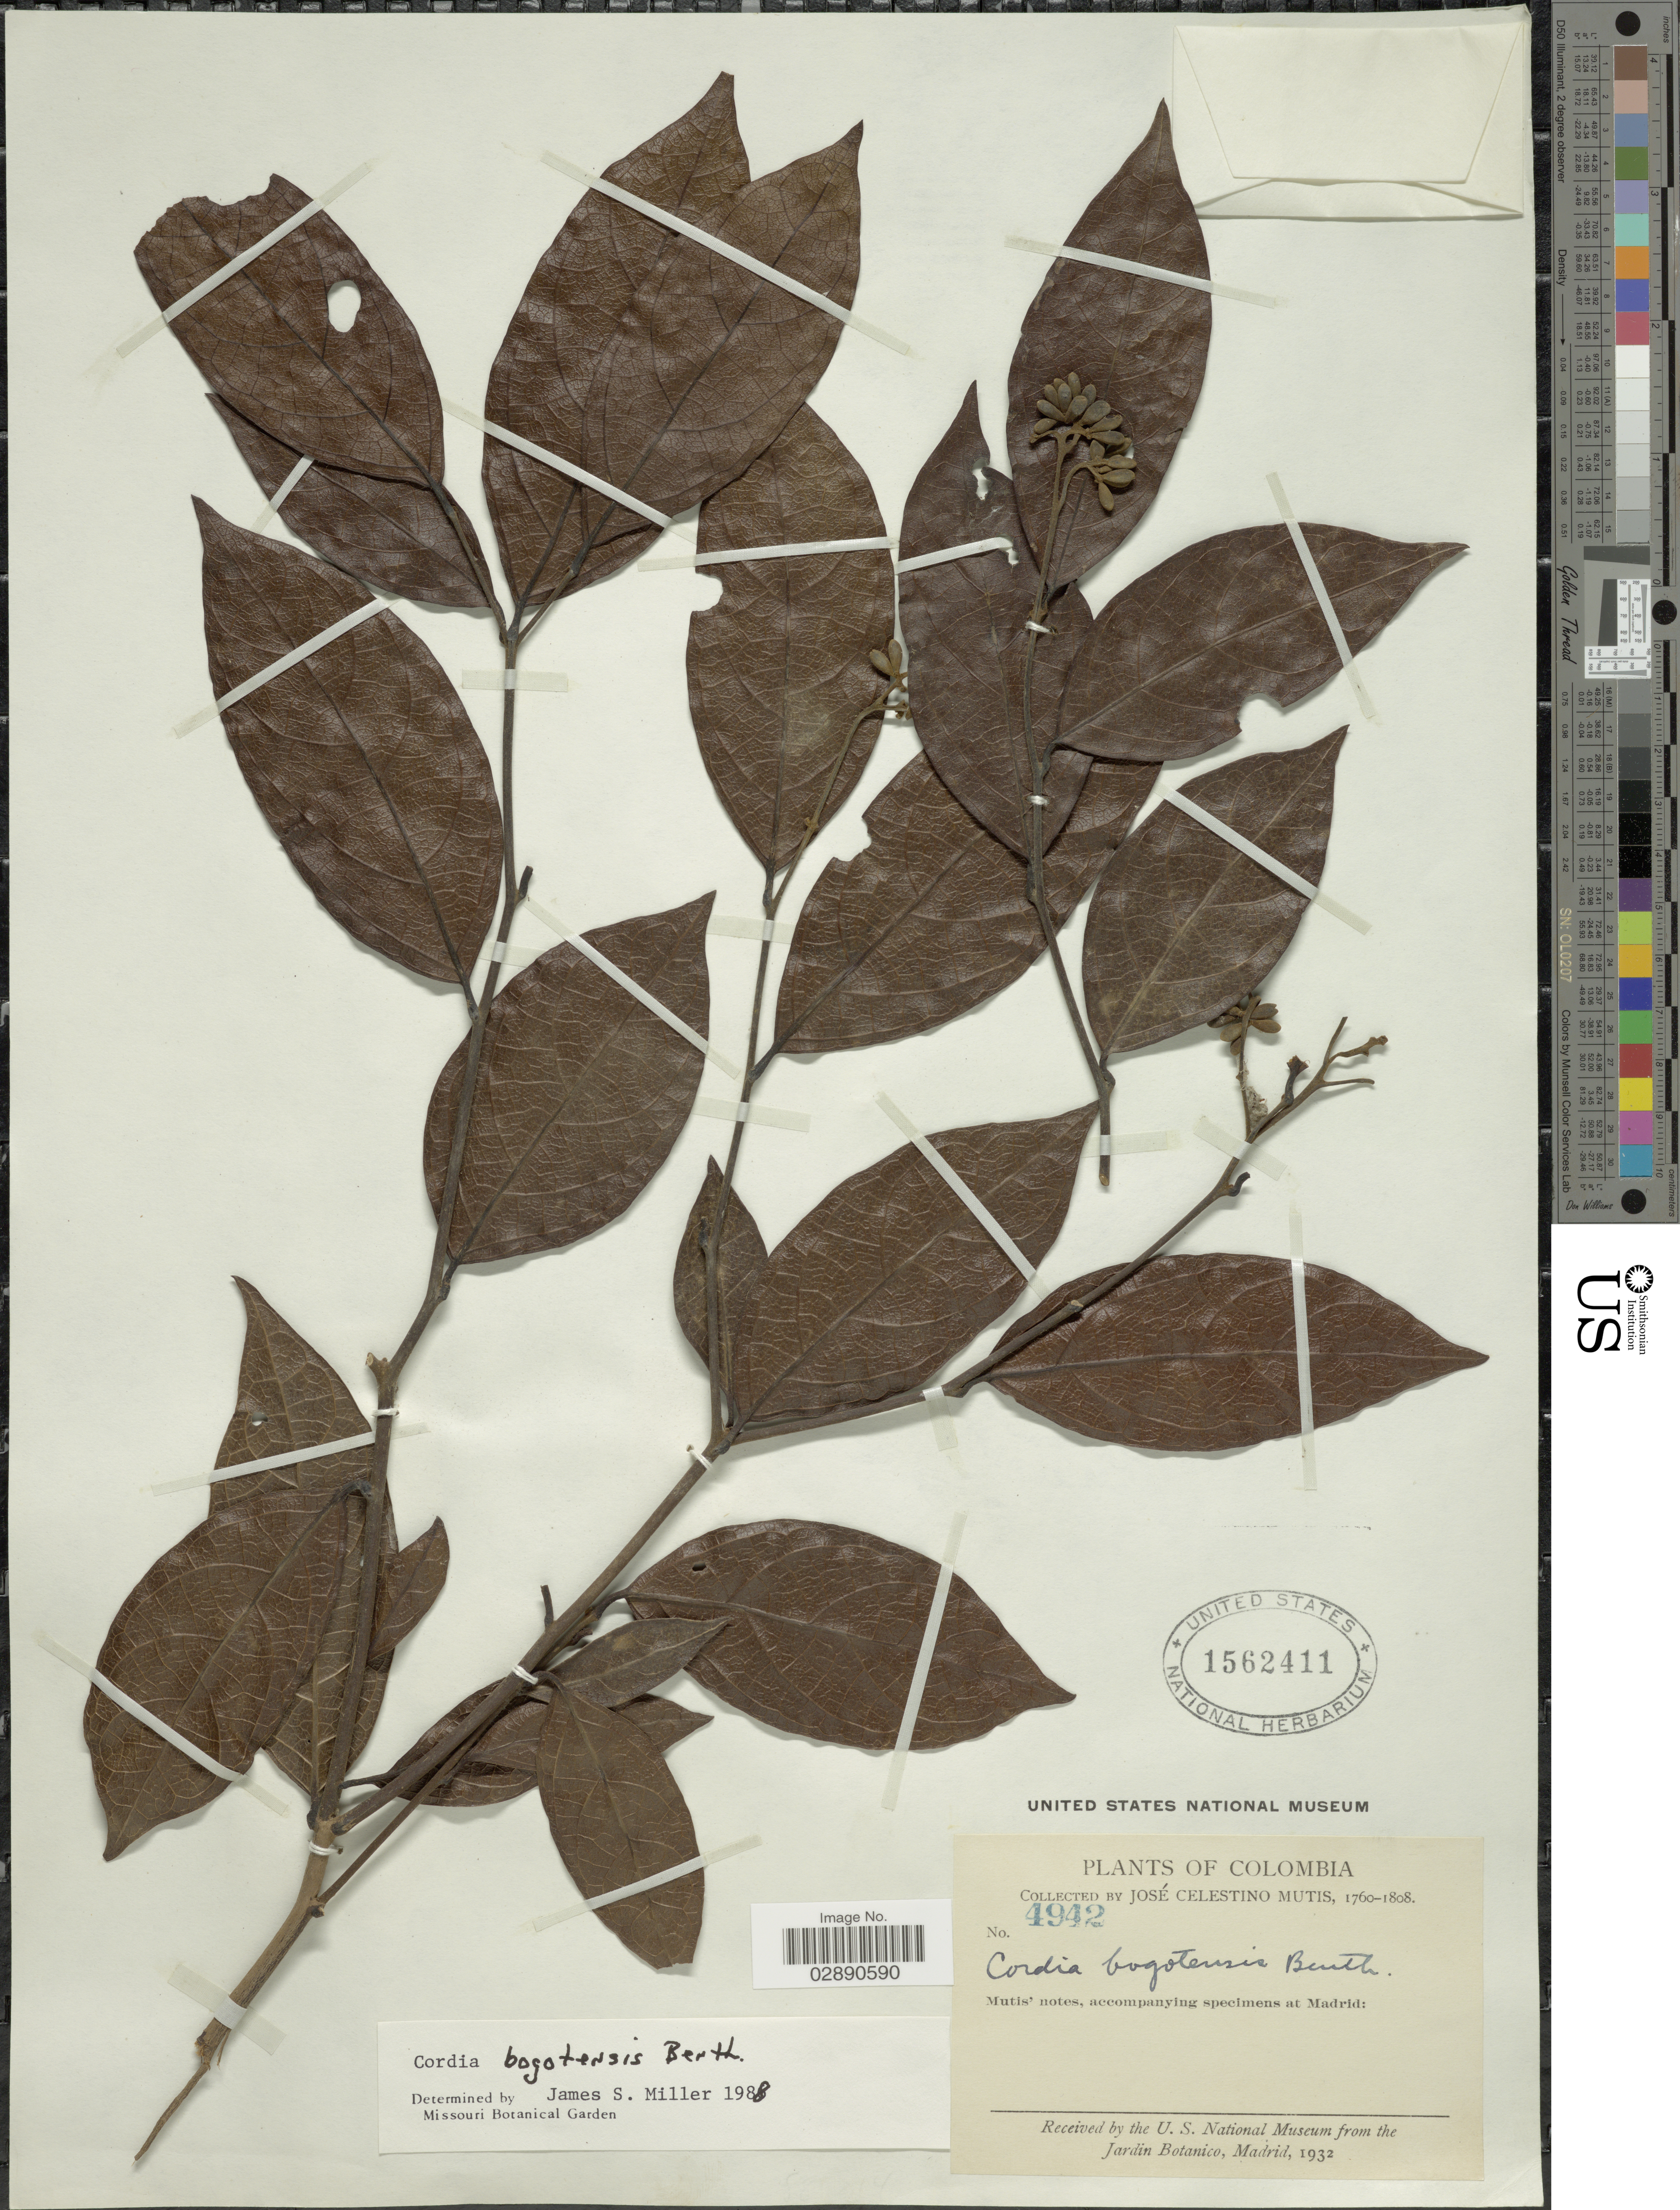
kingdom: Plantae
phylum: Tracheophyta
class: Magnoliopsida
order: Boraginales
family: Cordiaceae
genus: Cordia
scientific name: Cordia bogotensis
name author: Benth.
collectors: J. C. B. Mutis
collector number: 4942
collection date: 1760/1808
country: Colombia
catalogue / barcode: US 1562411